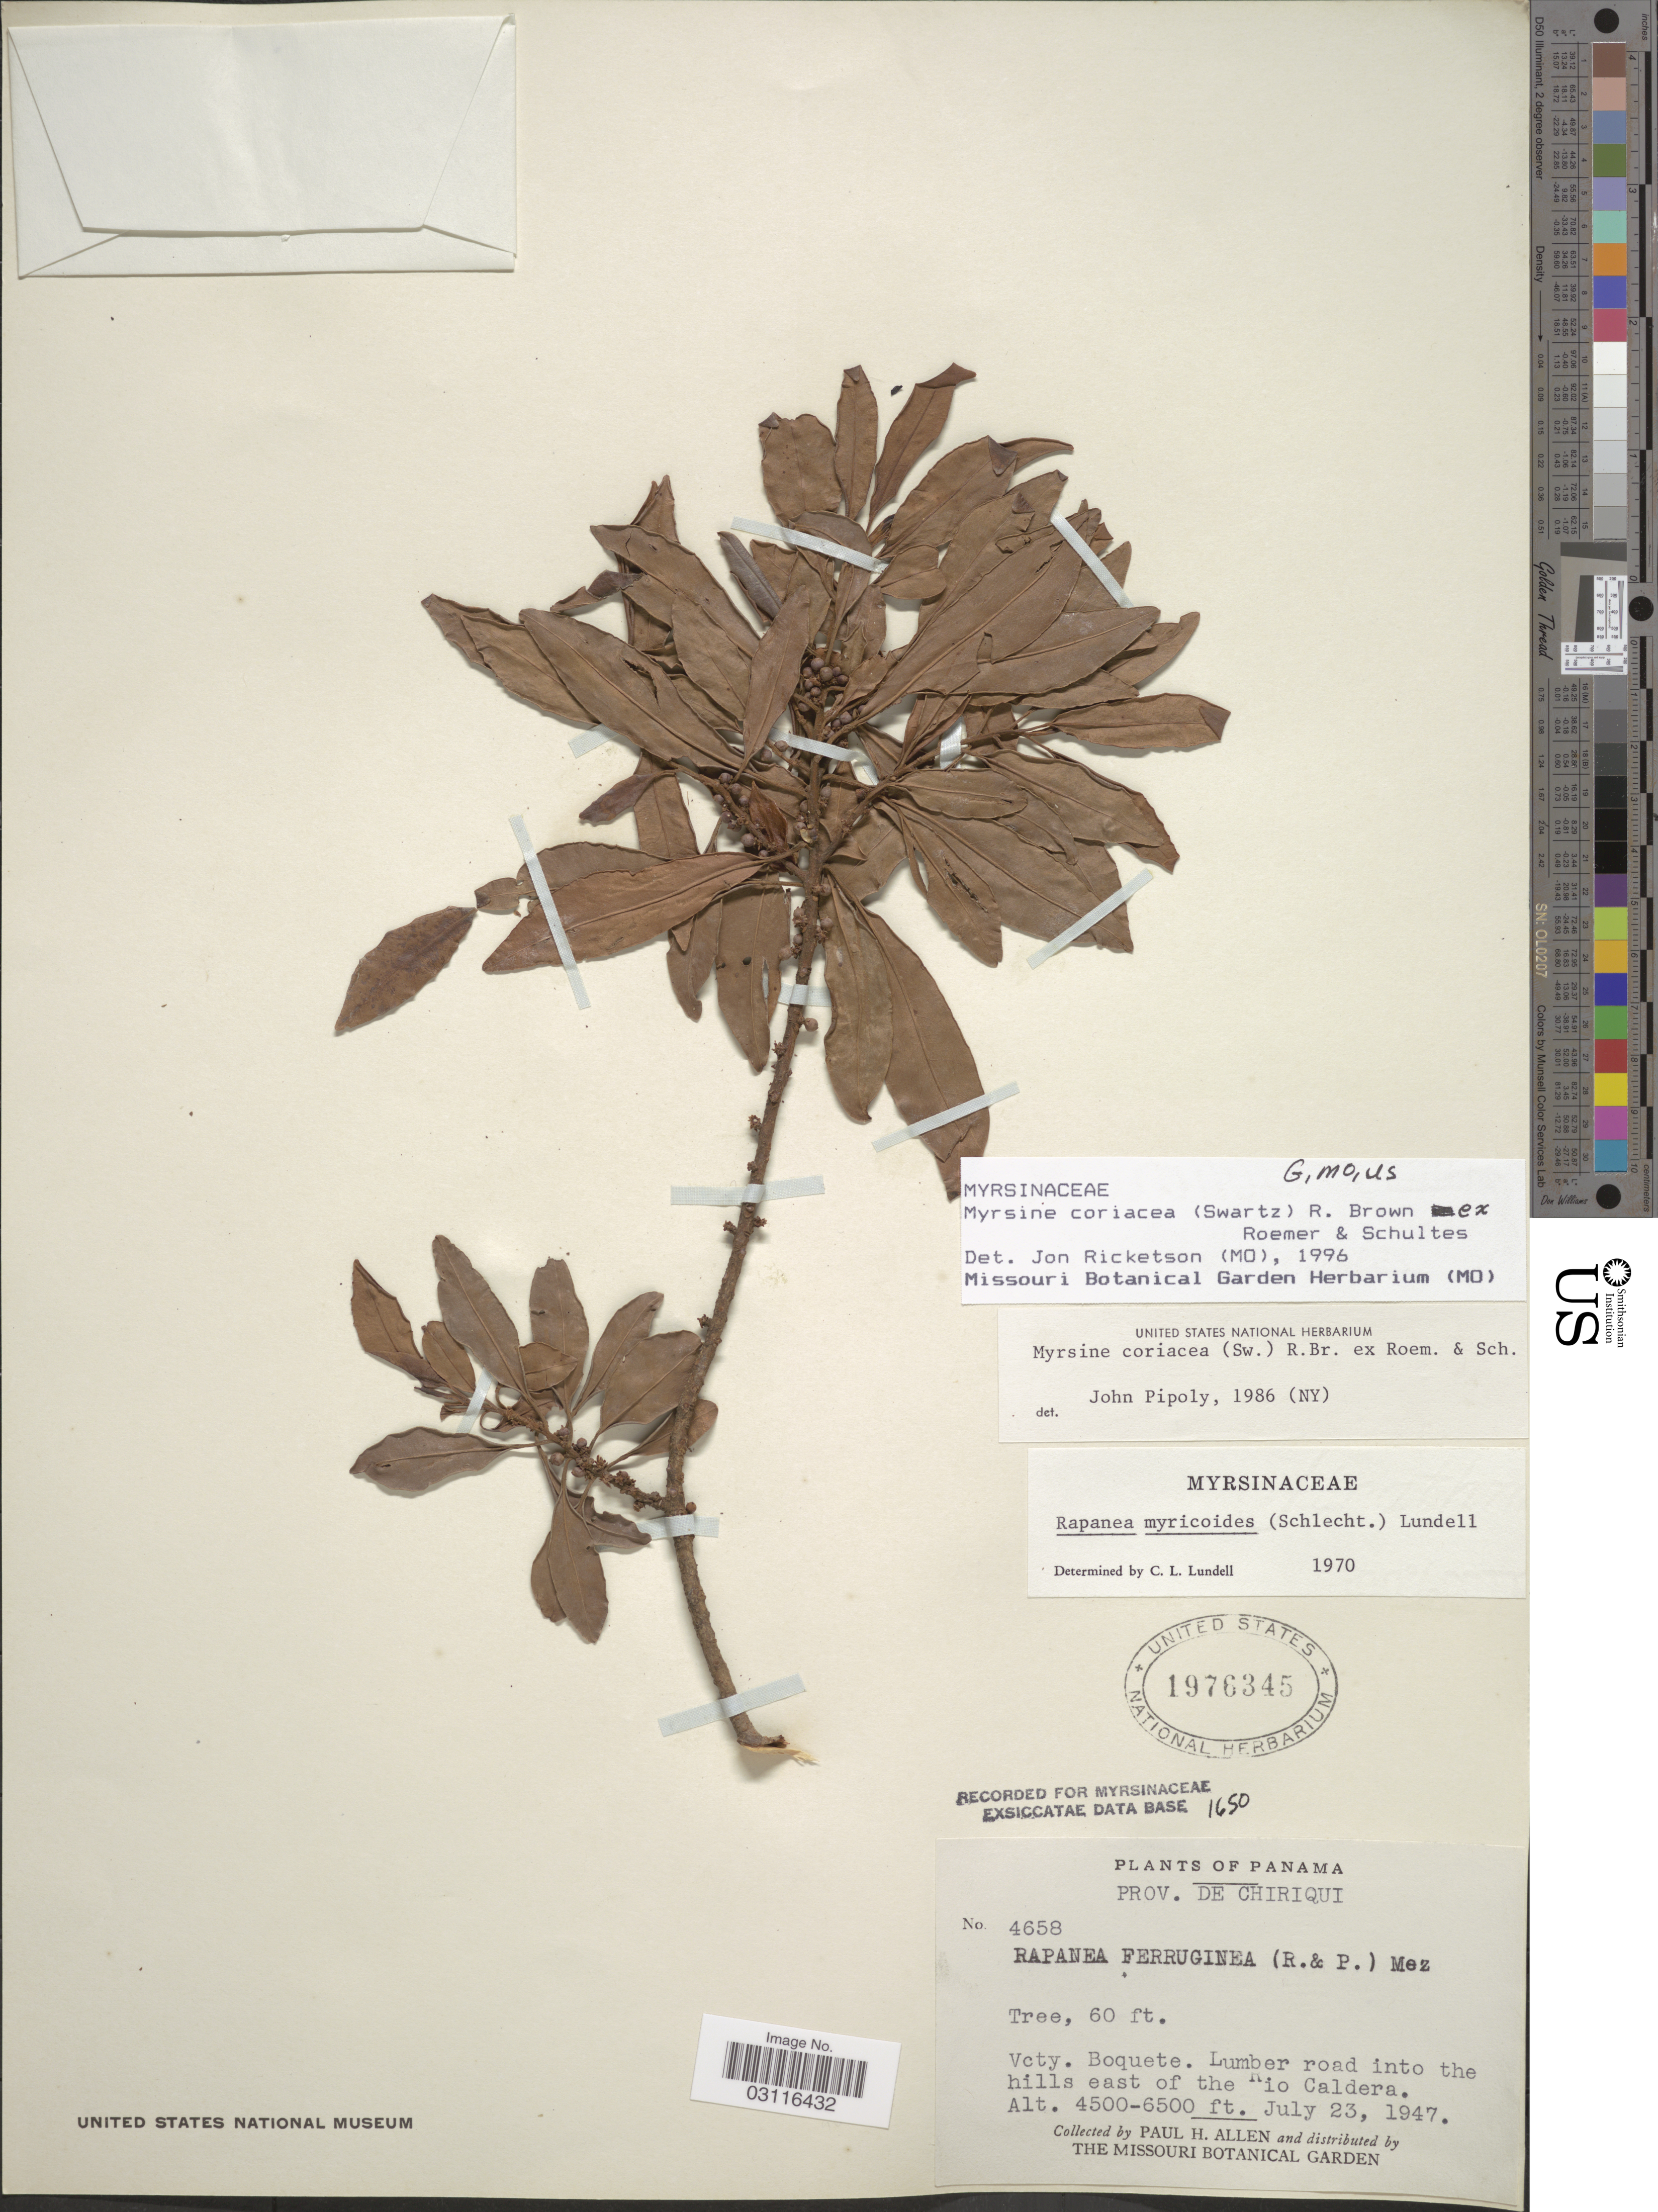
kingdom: Plantae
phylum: Tracheophyta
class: Magnoliopsida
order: Ericales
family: Primulaceae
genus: Myrsine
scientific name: Myrsine coriacea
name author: (Sw.) R. Br. ex Roem. & Schult.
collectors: P. H. Allen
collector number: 4658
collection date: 1947-07-23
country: Panama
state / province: Chiriqui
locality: Vcty. Boquete. Lumber road into the hills east of the Rio Caldera.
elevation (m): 1372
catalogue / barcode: US 1976345